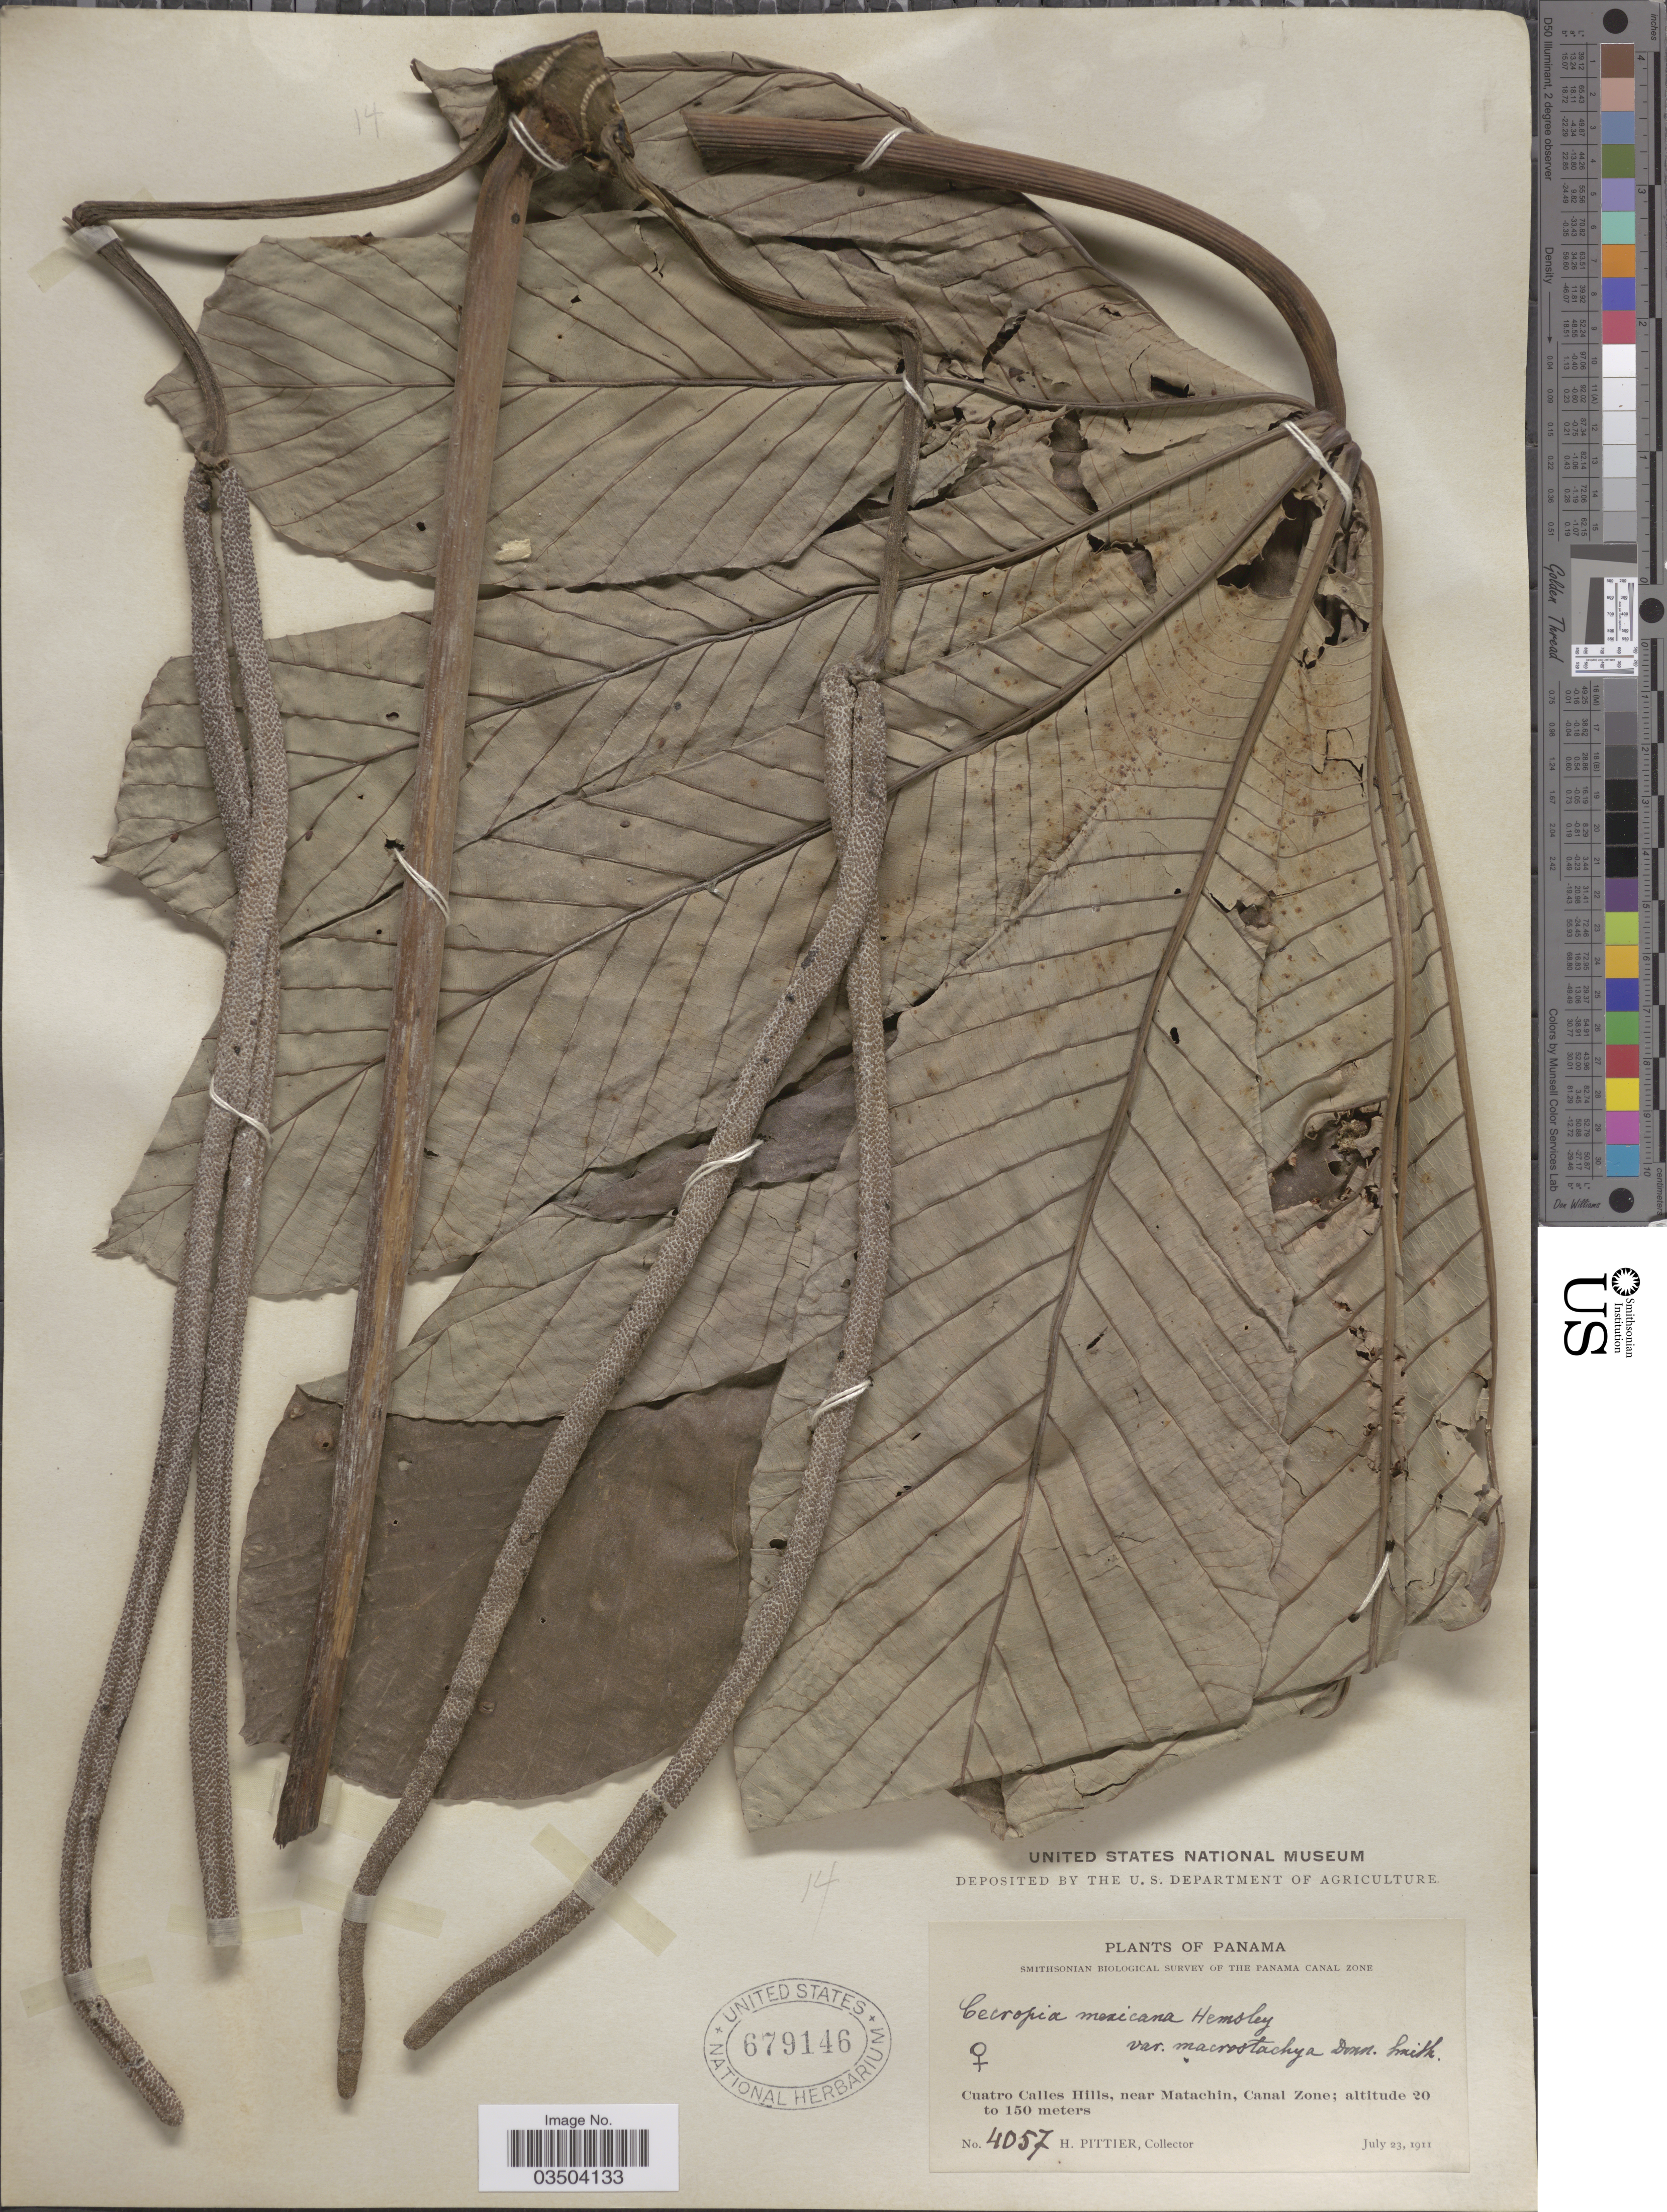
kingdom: Plantae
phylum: Tracheophyta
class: Magnoliopsida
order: Rosales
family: Urticaceae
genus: Cecropia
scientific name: Cecropia obtusifolia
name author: Bertol.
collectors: H. F. Pittier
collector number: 4057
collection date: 1911-07-23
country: Panama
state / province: Colón / Panamá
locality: Cuatro Calles Hills, near Matachin, Canal Zone.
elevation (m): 20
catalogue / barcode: US 679146